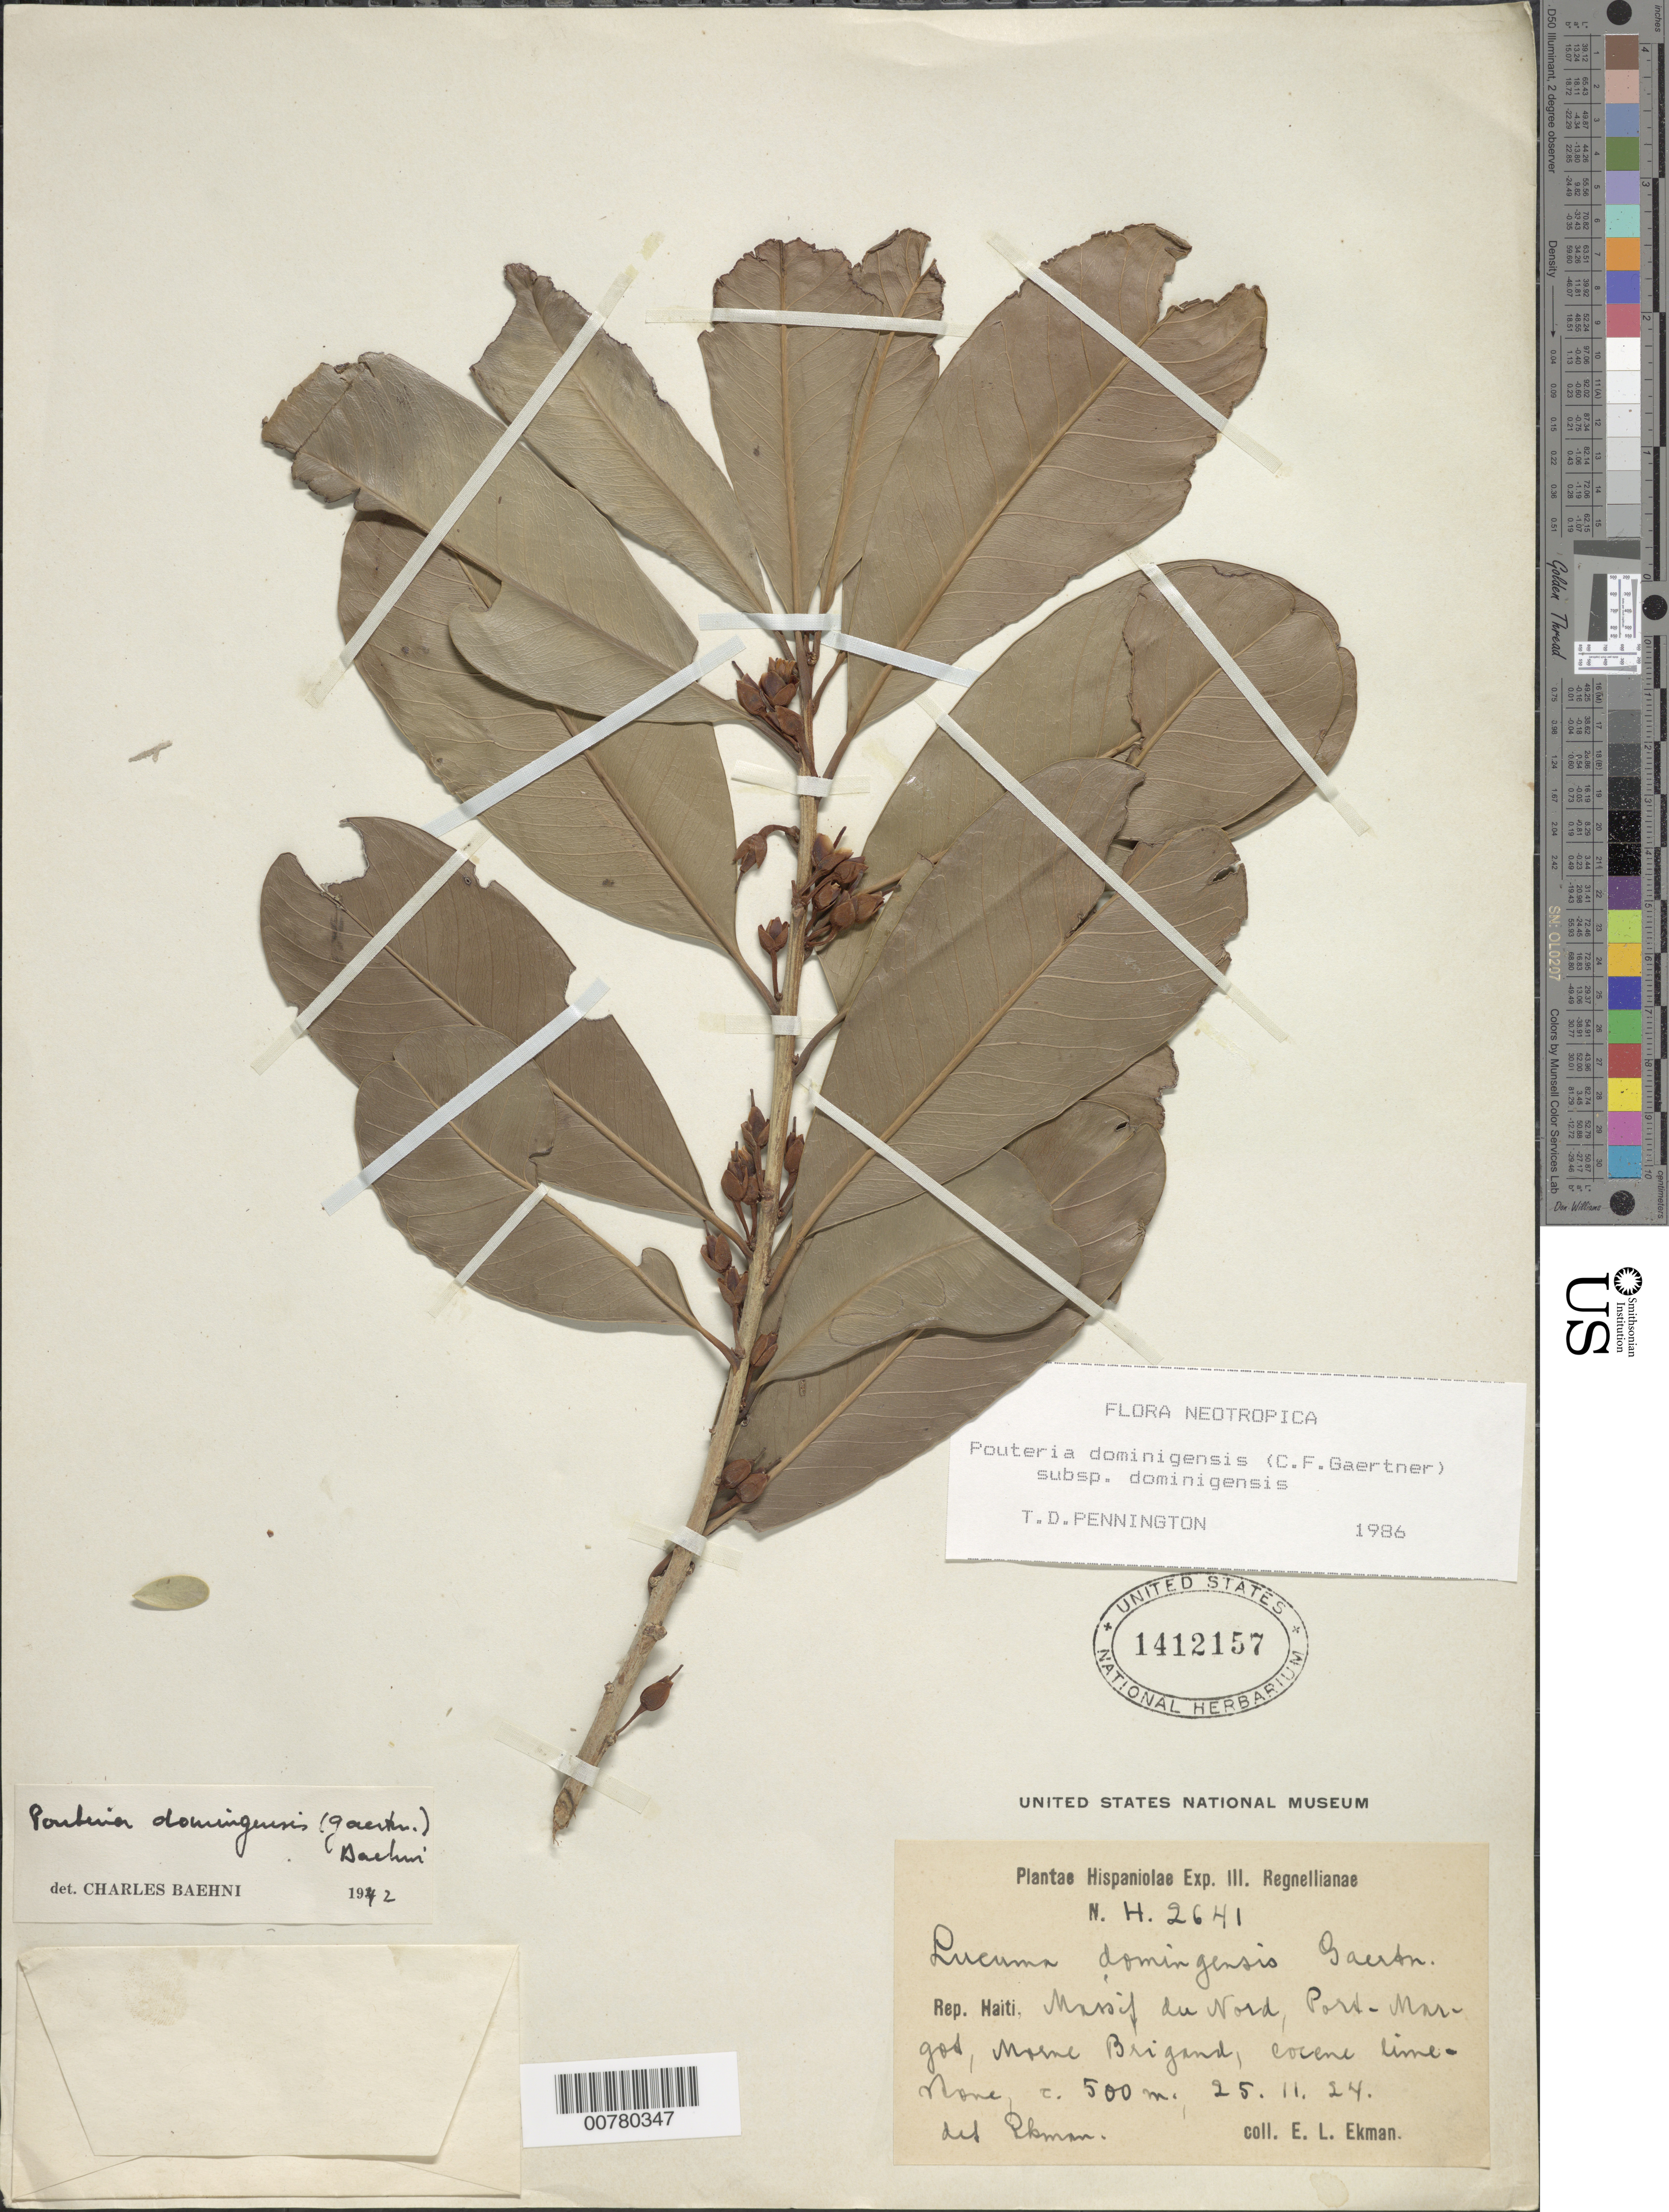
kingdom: Plantae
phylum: Tracheophyta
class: Magnoliopsida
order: Ericales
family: Sapotaceae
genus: Pouteria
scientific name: Pouteria domingensis subsp. domingensis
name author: (C.F. Gaertn.) Baehni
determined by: Pennington, T. D., (K)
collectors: E. L. Ekman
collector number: H 2641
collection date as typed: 25 Nov 1924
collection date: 1924-11-25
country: Haiti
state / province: Nord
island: Hispaniola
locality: Massif du Nord, Port-Margot, Morne Brigand.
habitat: Eocene limestone.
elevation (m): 500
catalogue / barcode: US 1412157